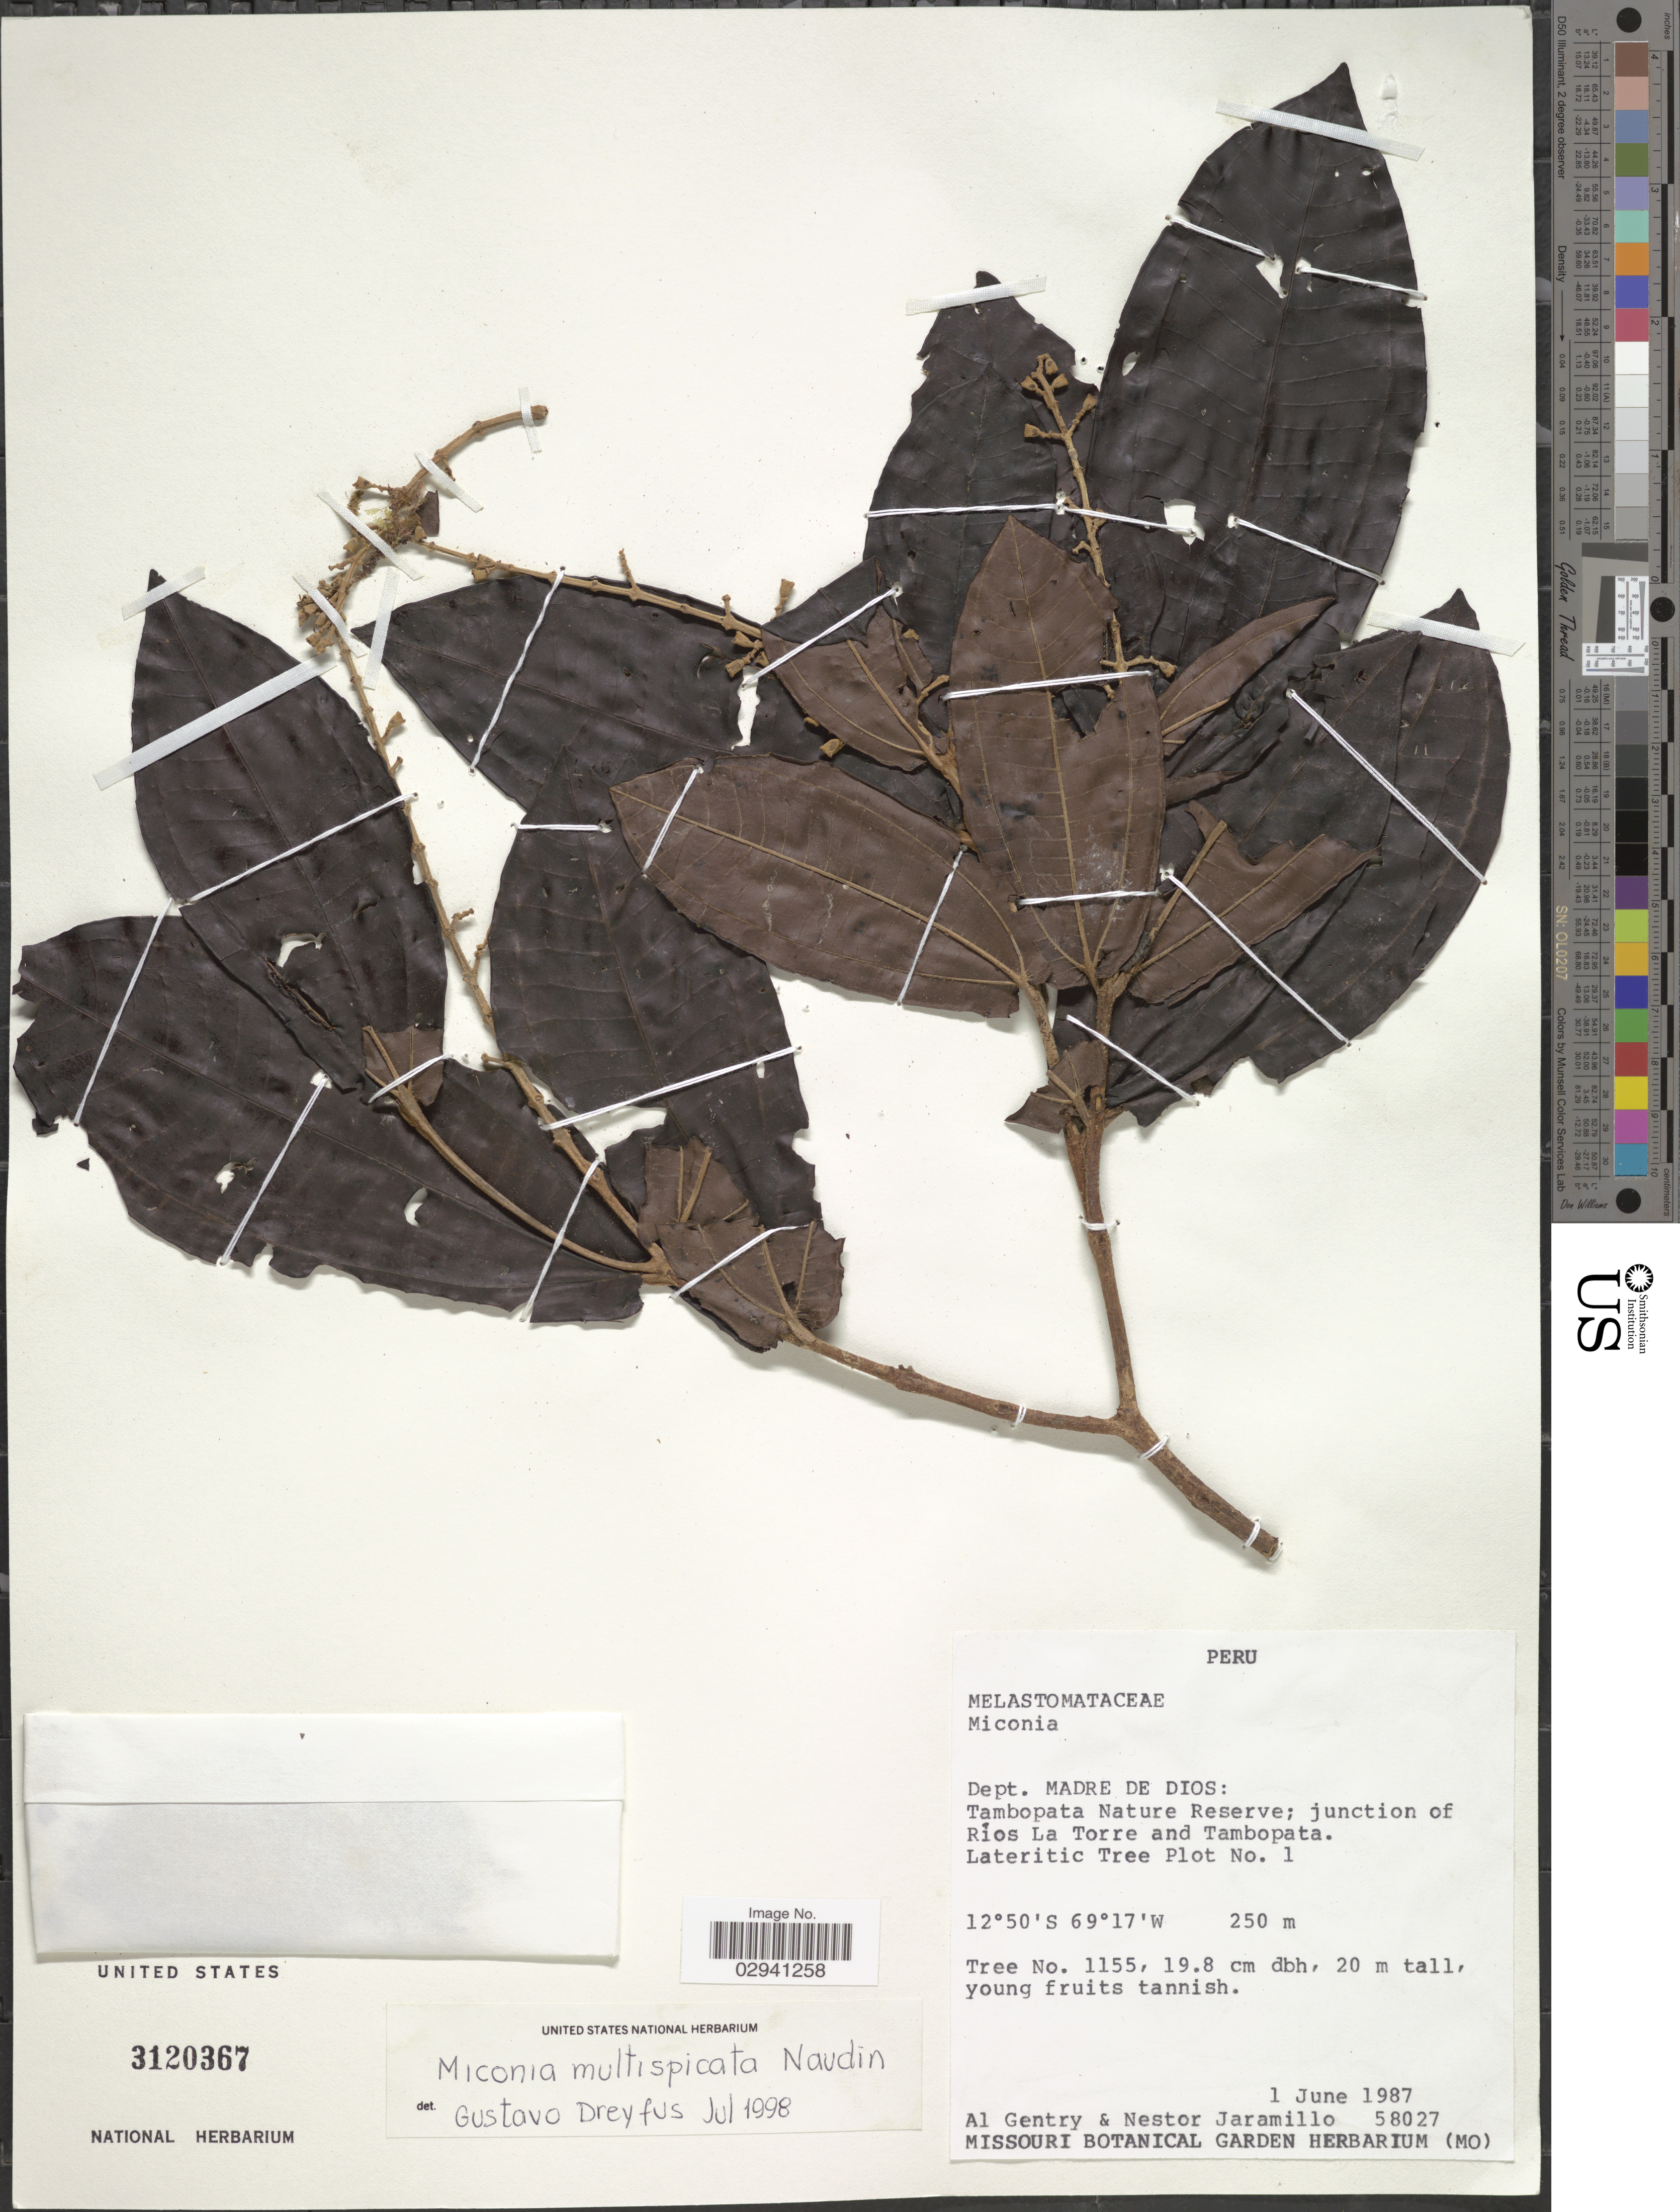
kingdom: Plantae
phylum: Tracheophyta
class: Magnoliopsida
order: Myrtales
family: Melastomataceae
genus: Miconia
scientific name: Miconia multispicata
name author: Naudin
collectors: A. H. Gentry & N. Jaramillo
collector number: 58027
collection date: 1987-06-01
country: Peru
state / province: Madre de Dios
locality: Dept. Madre de Dios: Tambopata Nature Reserve; junction of Ríos La Torre and Tambopata. Lateritic Tree Plot No. 1.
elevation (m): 250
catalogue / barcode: US 3120367